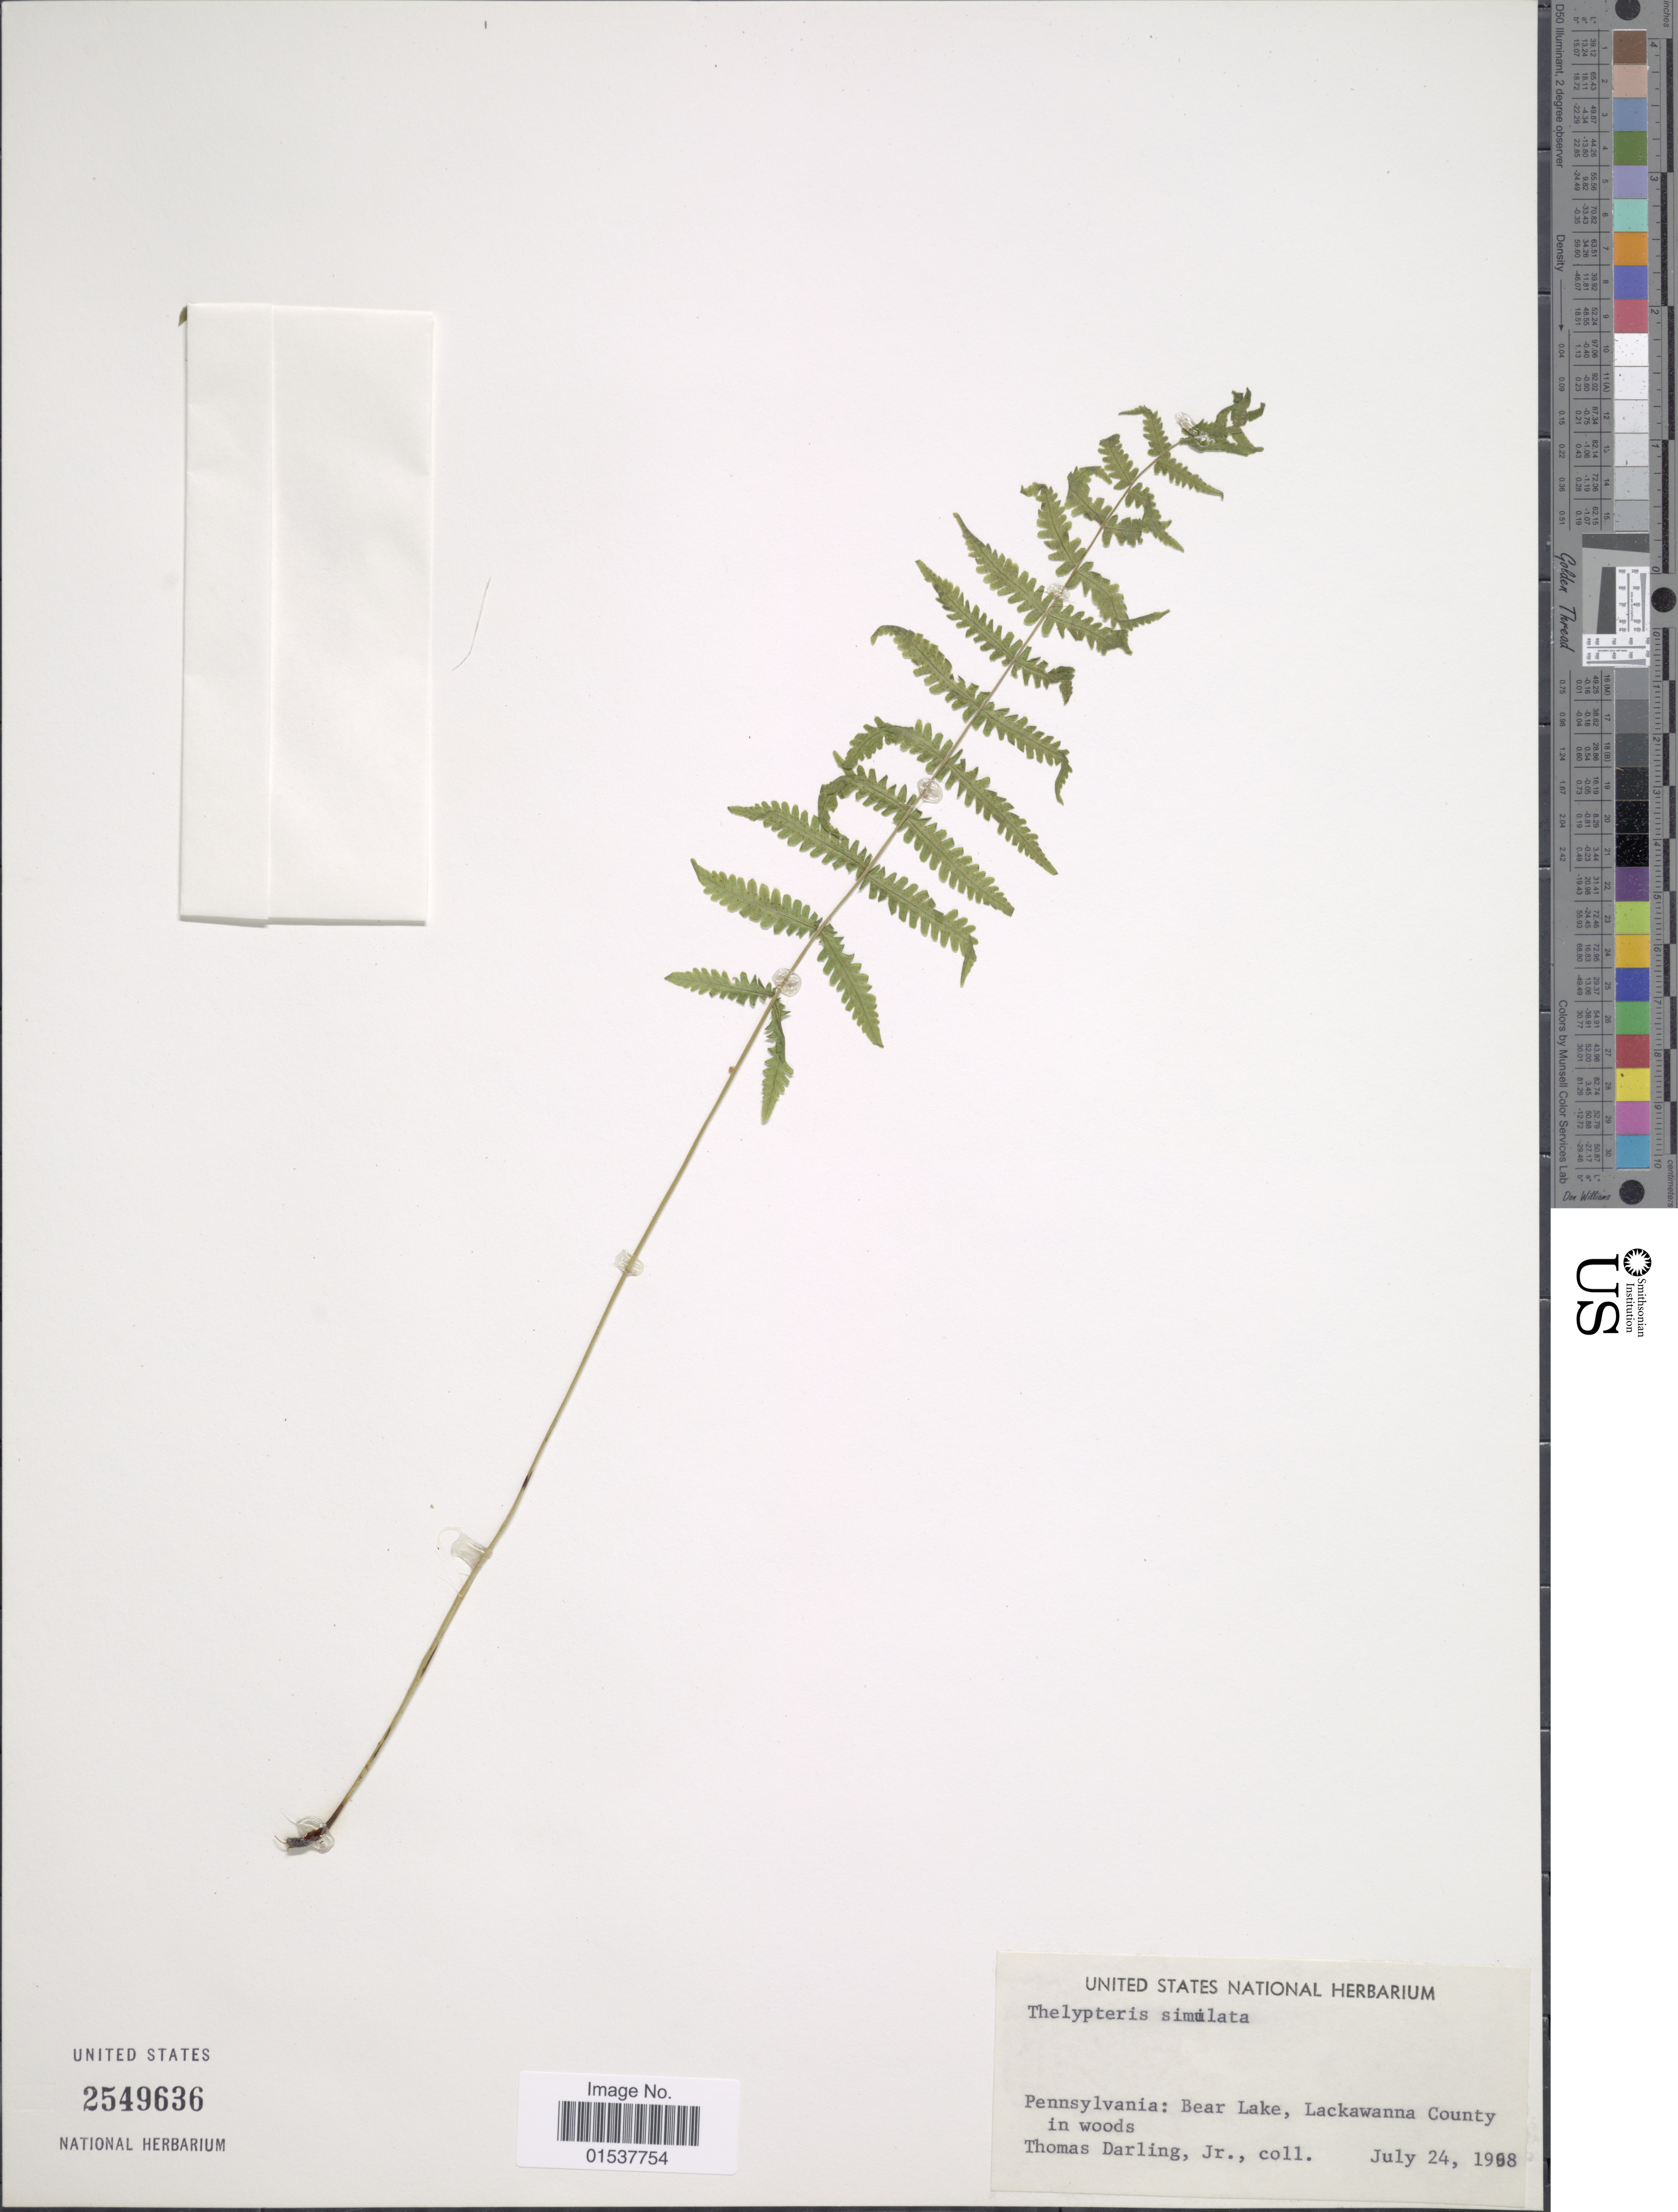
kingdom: Plantae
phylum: Tracheophyta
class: Polypodiopsida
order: Polypodiales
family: Thelypteridaceae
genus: Parathelypteris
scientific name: Parathelypteris simulata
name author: (Davenp.) Holttum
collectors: T. Darling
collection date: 1968-07-24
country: United States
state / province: Pennsylvania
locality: Pennsylvania: Bear Lake, Lackawanna County in woods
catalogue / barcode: US 2549636